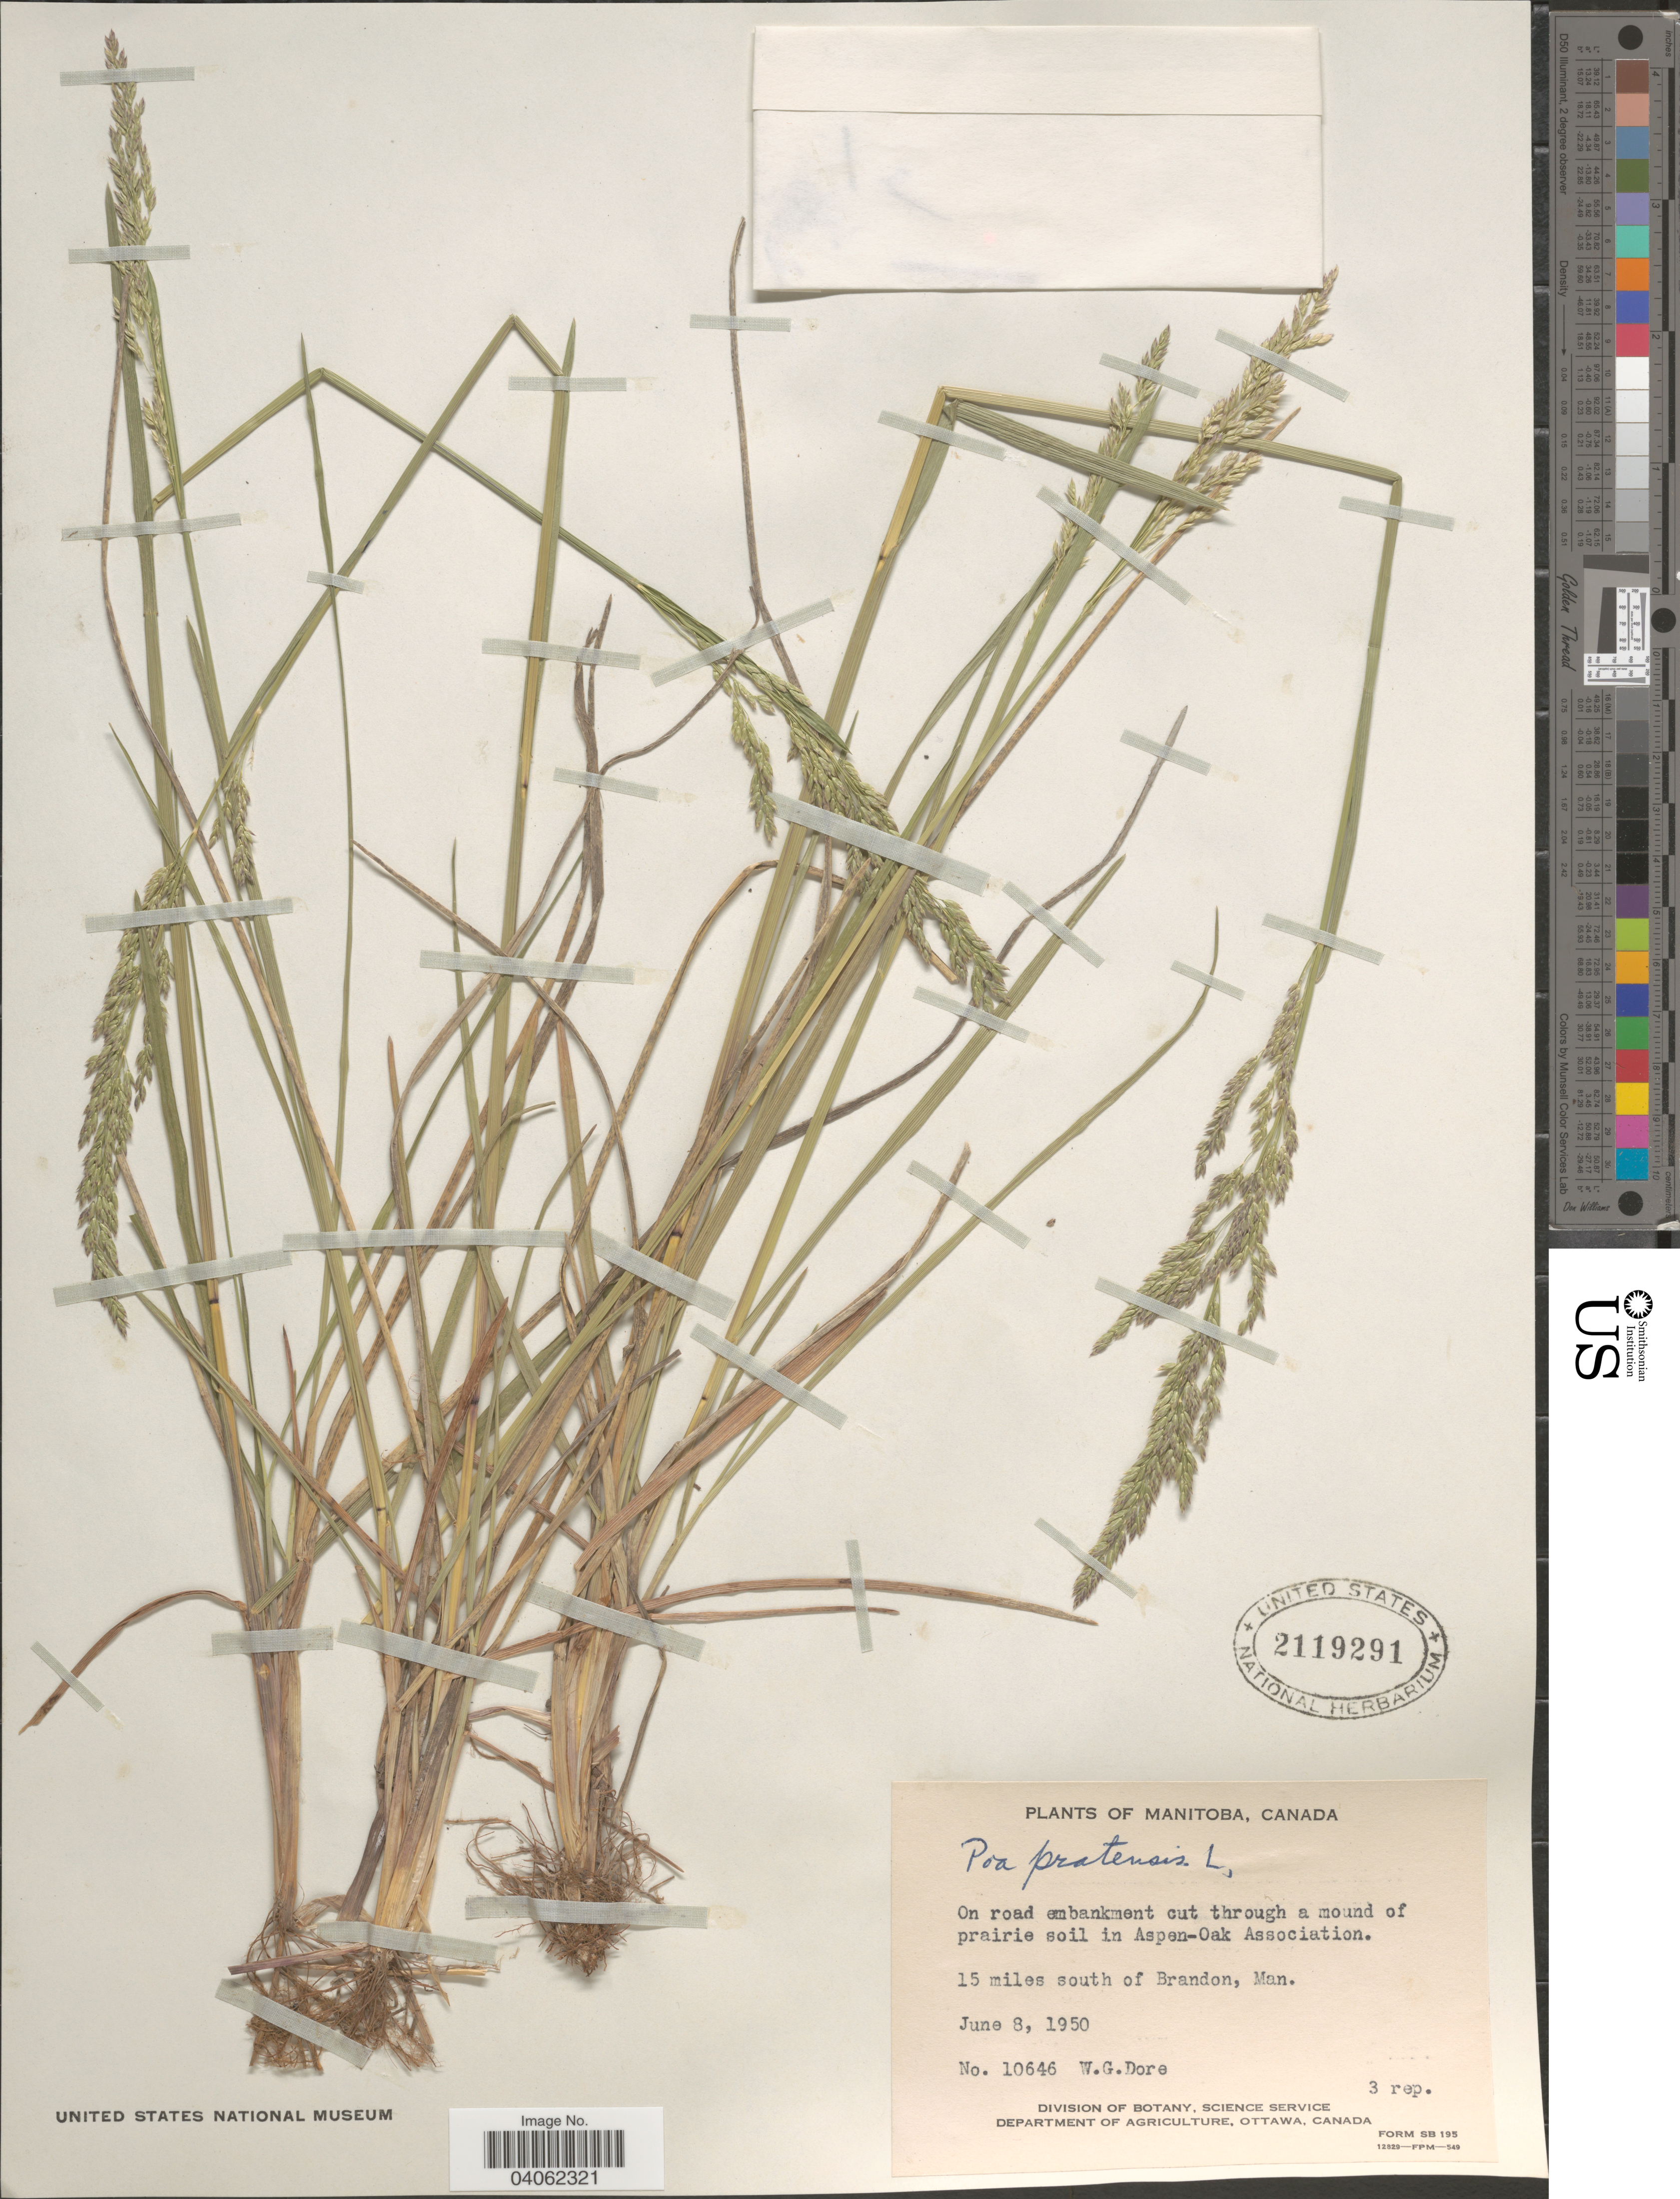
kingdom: Plantae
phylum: Tracheophyta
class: Liliopsida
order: Poales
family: Poaceae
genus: Poa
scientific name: Poa pratensis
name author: L.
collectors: W. Dore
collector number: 10646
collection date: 1950-06-08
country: Canada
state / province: Manitoba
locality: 15 miles south of Brandon.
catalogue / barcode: US 2119291